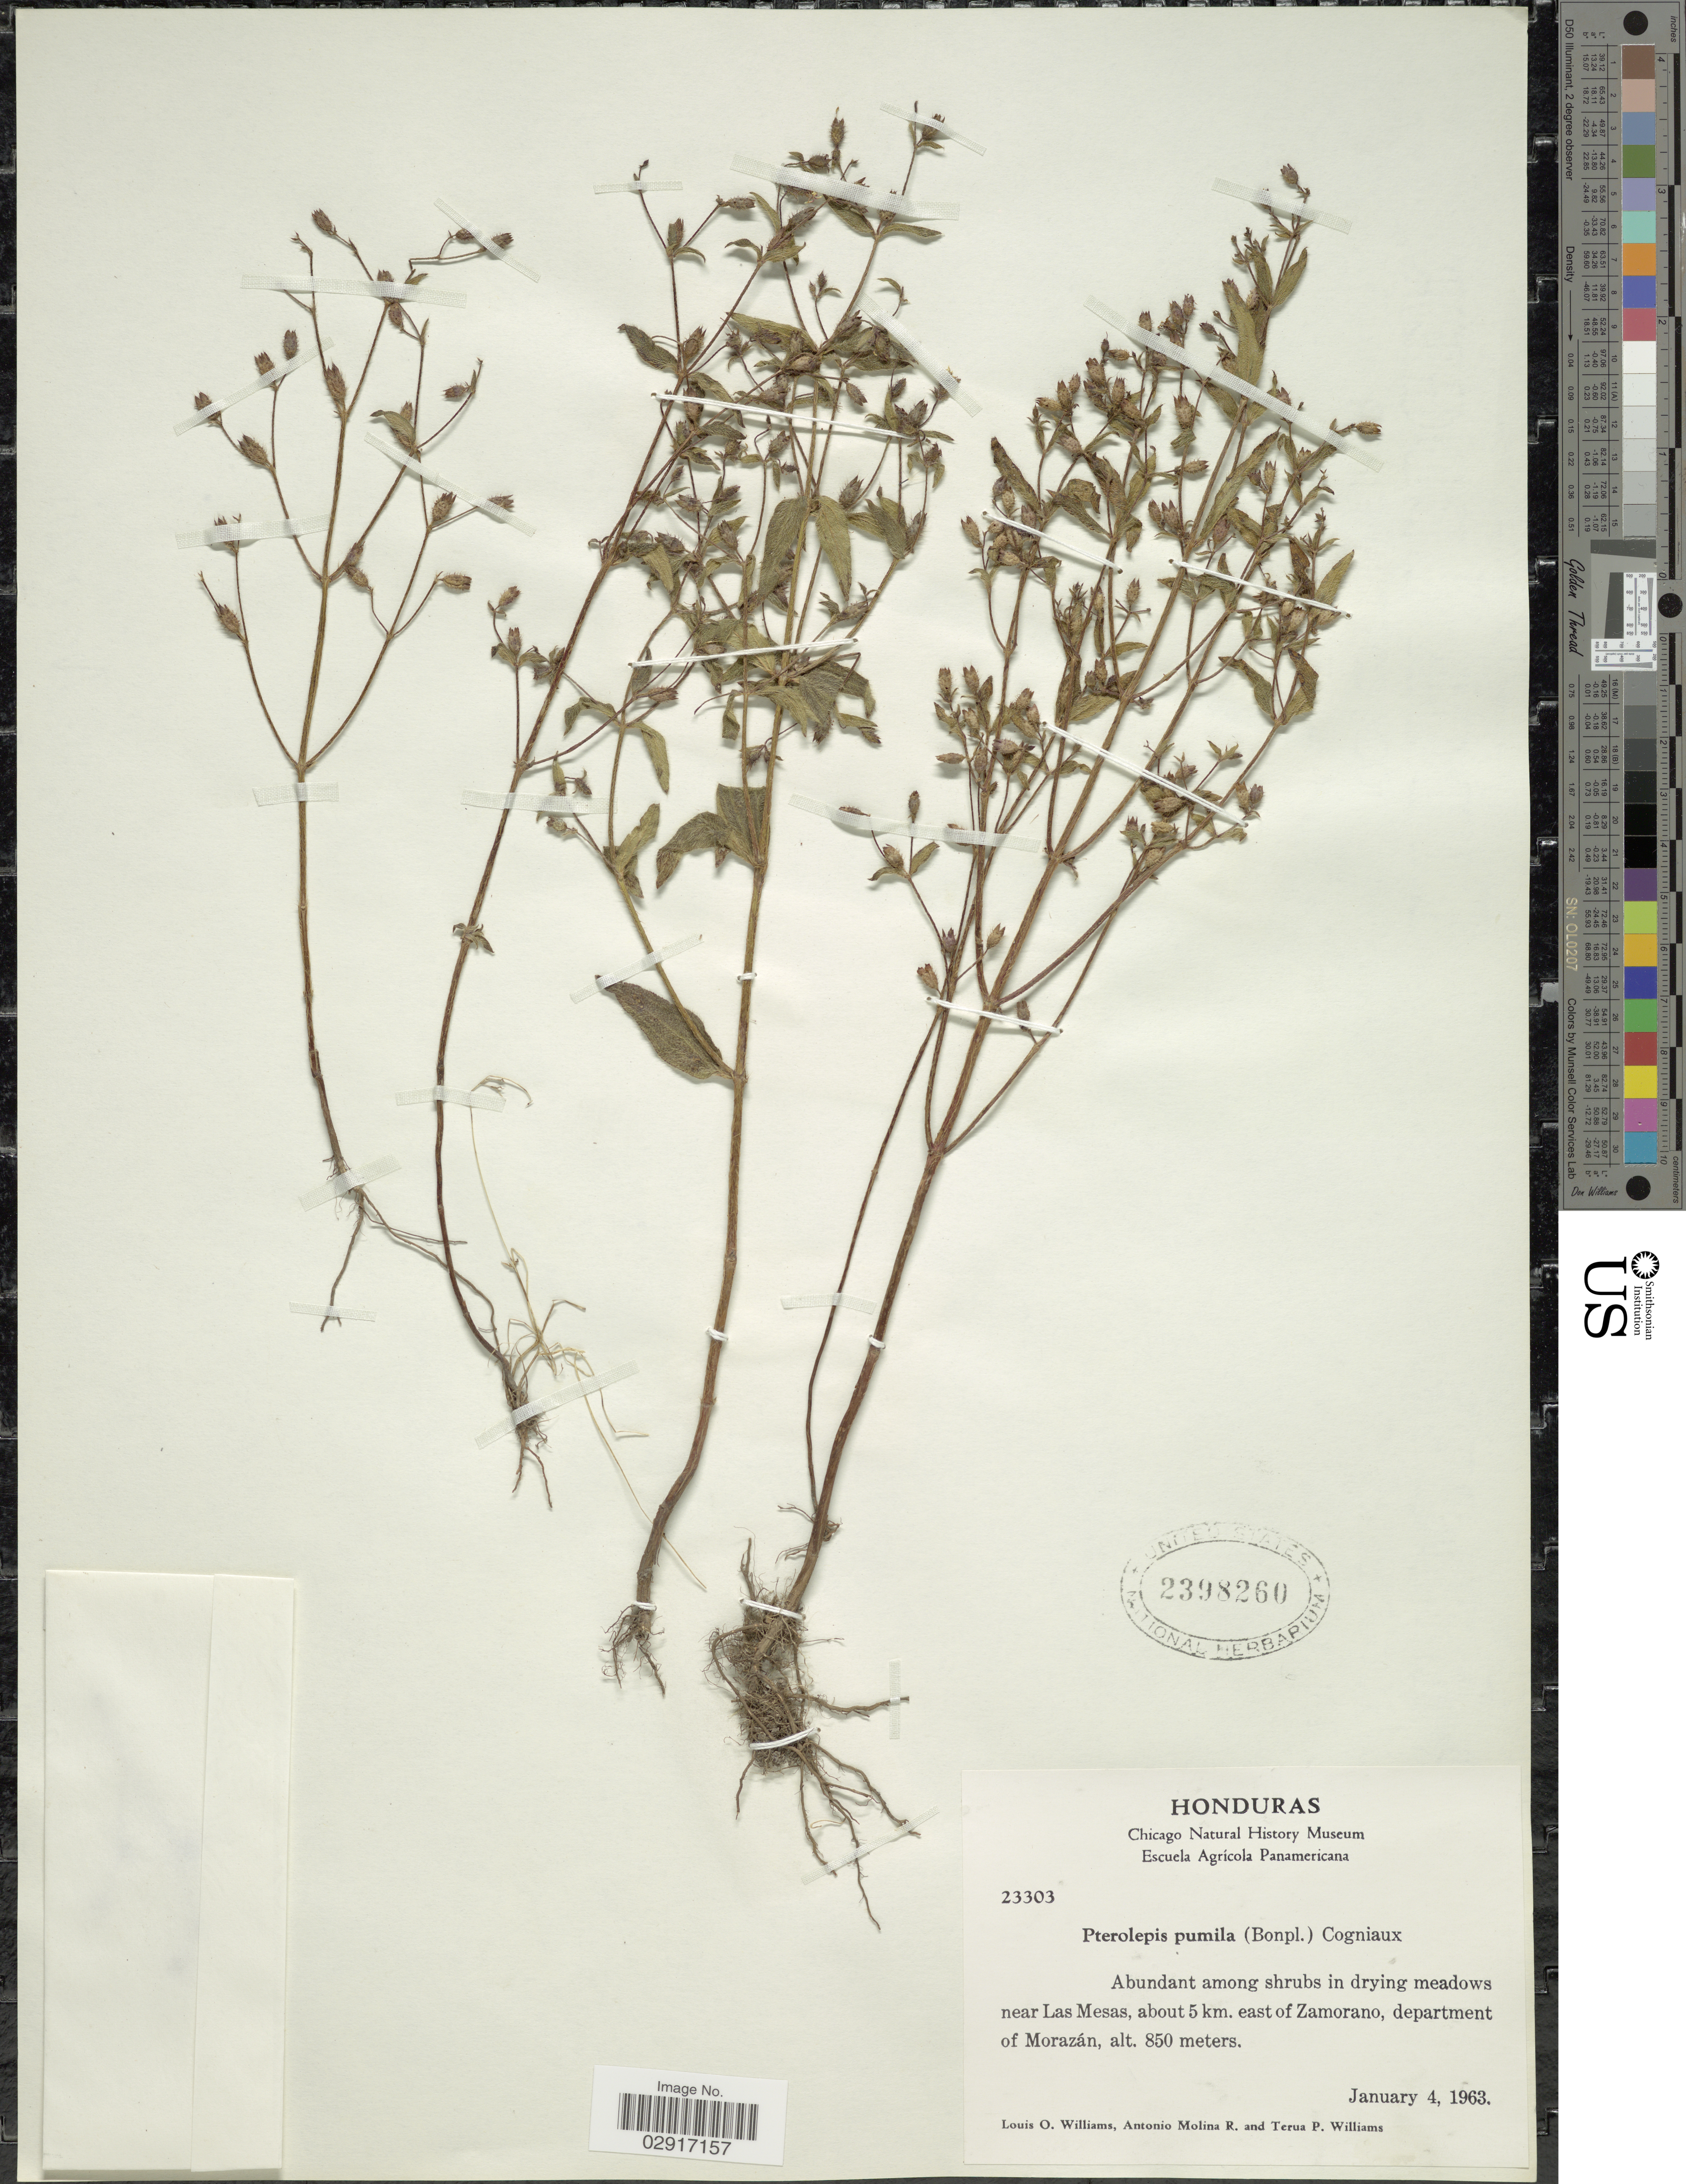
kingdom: Plantae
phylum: Tracheophyta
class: Magnoliopsida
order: Myrtales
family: Melastomataceae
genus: Pterolepis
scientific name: Pterolepis trichotoma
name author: (Rottb.) Cogn.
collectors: L. O. Williams, A. Molina R. & T. Williams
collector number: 23303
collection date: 1963-01-04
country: Honduras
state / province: Fco. Morazán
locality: Abundant among ahrubs in drying meadows near Las Mesas, about 5 km. east of Zamorano, departmento of Morazán.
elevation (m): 850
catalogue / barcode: US 2398260